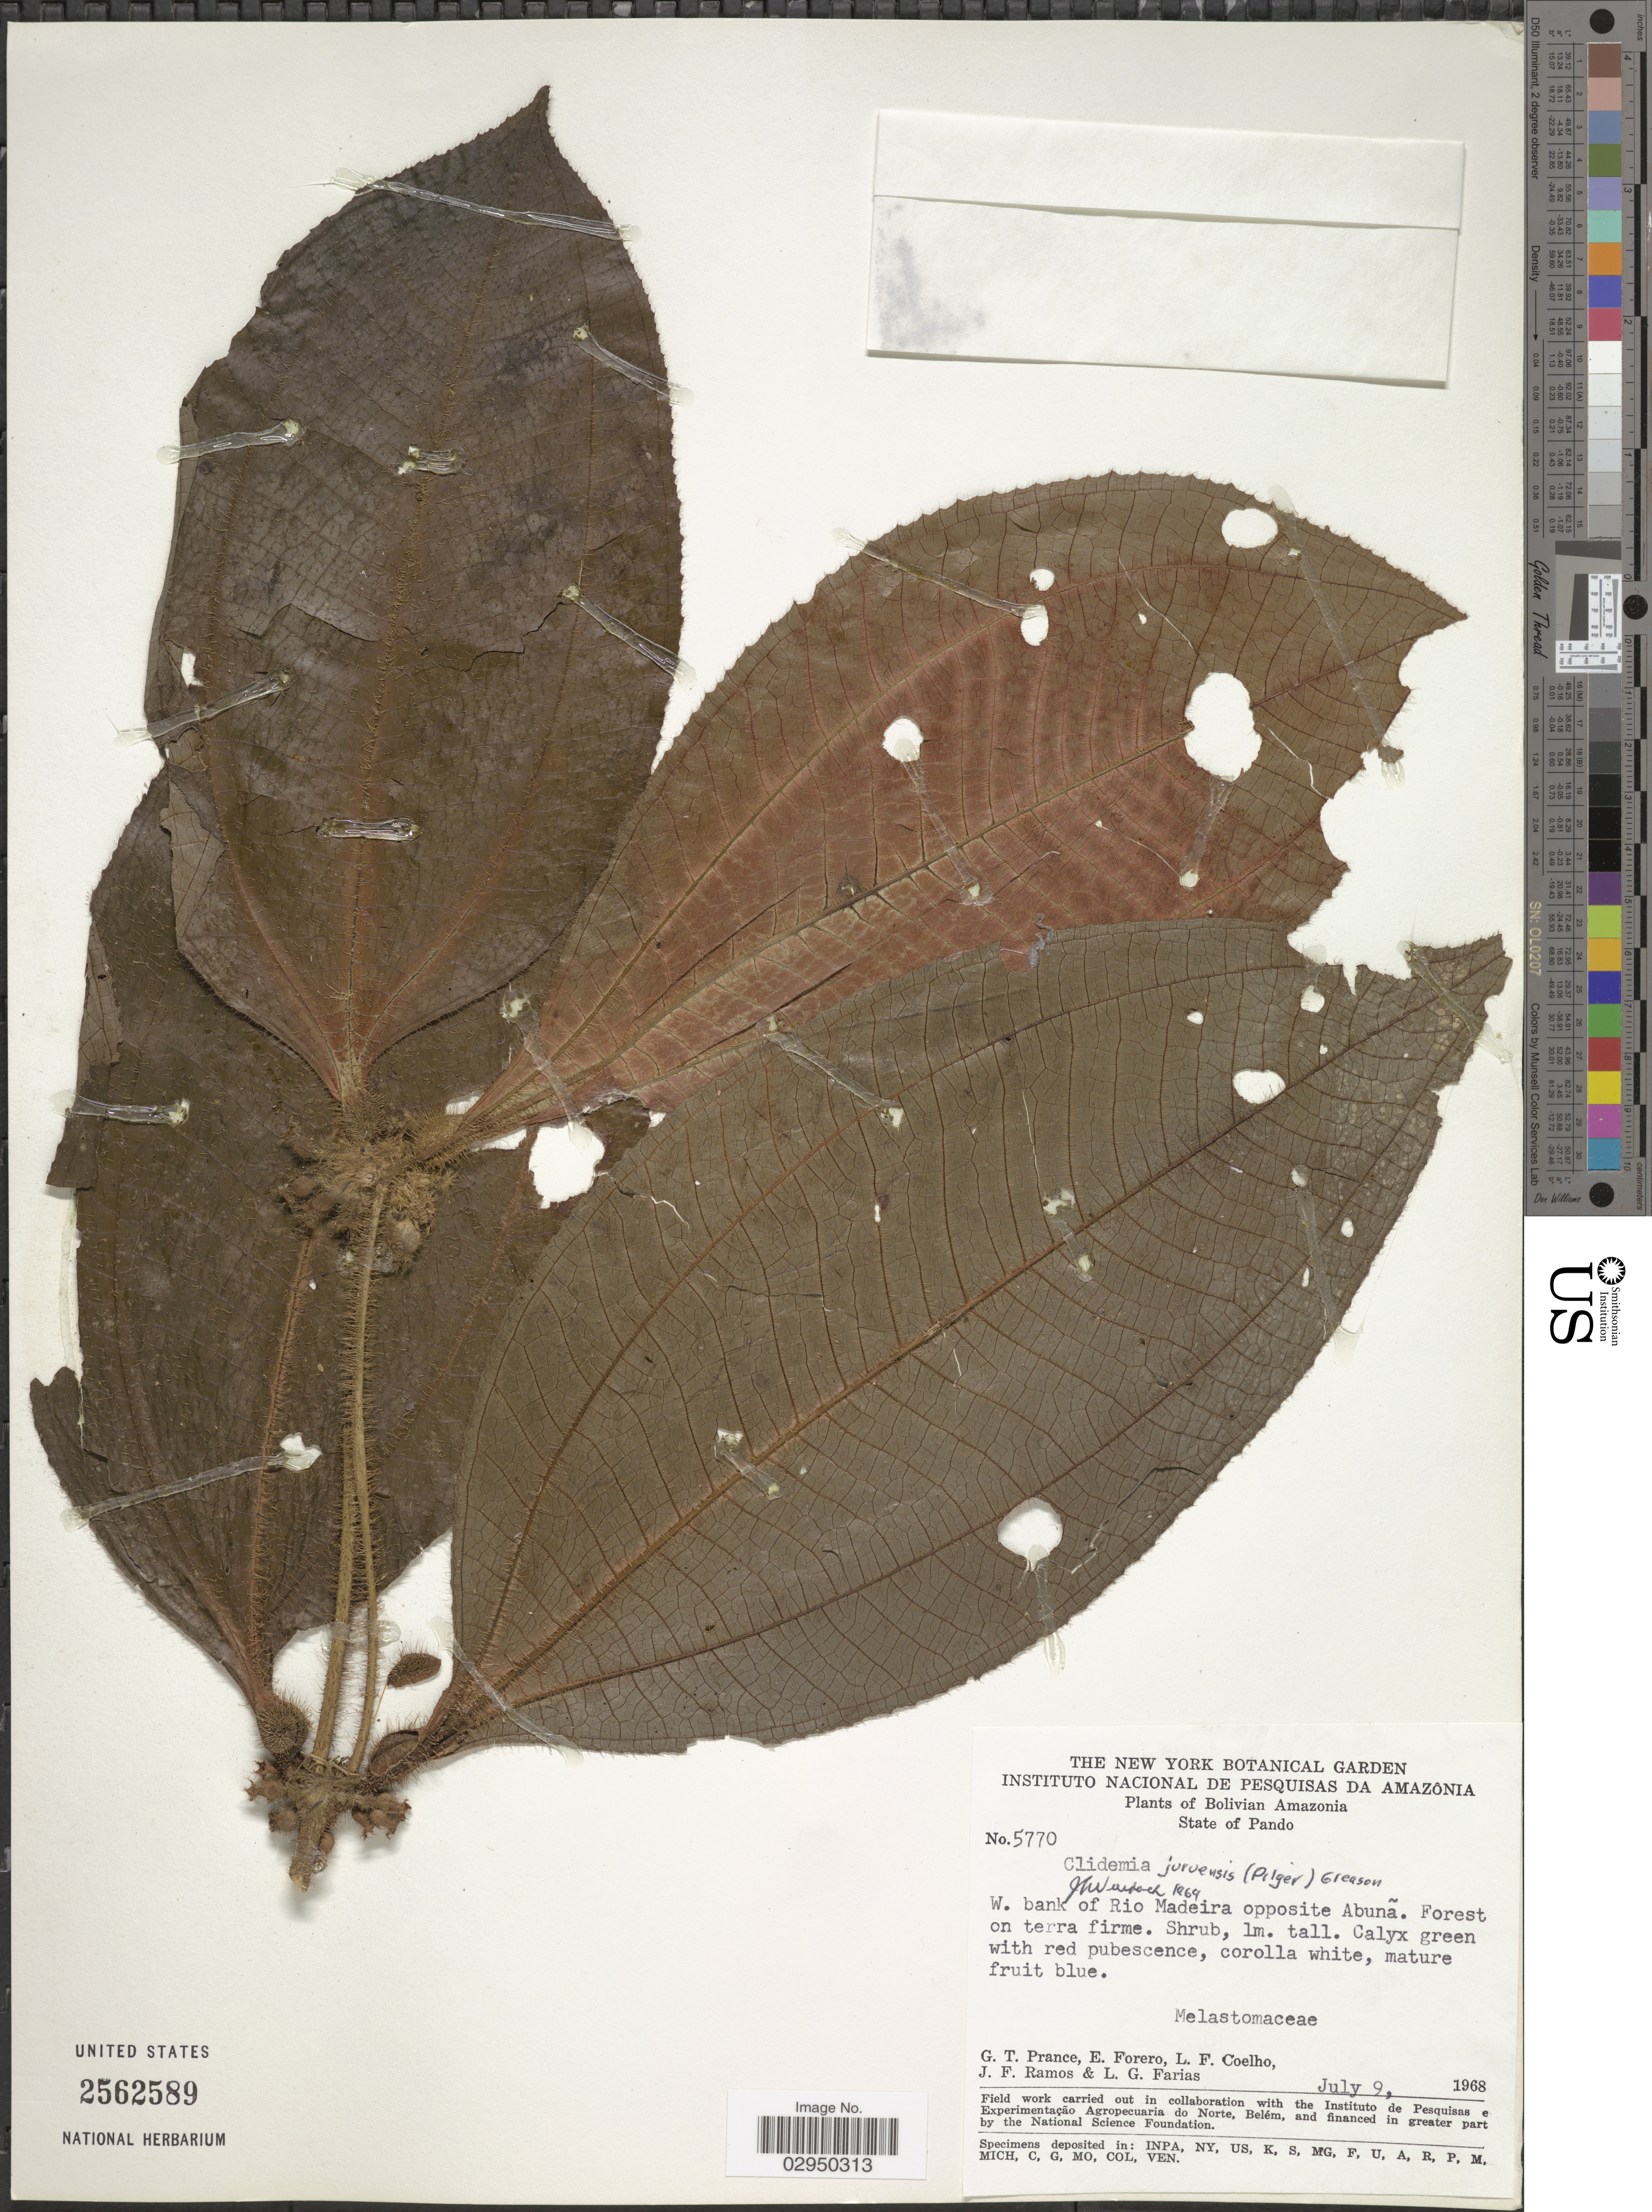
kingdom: Plantae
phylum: Tracheophyta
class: Magnoliopsida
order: Myrtales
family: Melastomataceae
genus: Clidemia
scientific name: Clidemia juruensis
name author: (Pilg.) Gleason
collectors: G. T. Prance, E. Forero, L. F. Coelho, J. F. Ramos & L. G. Farias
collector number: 5770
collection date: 1968-07-09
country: Bolivia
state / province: Pando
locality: Bolivian Amazonia. W. bank of Rio Madeira opposite Abunã. Forest on terra firme.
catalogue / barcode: US 2562589